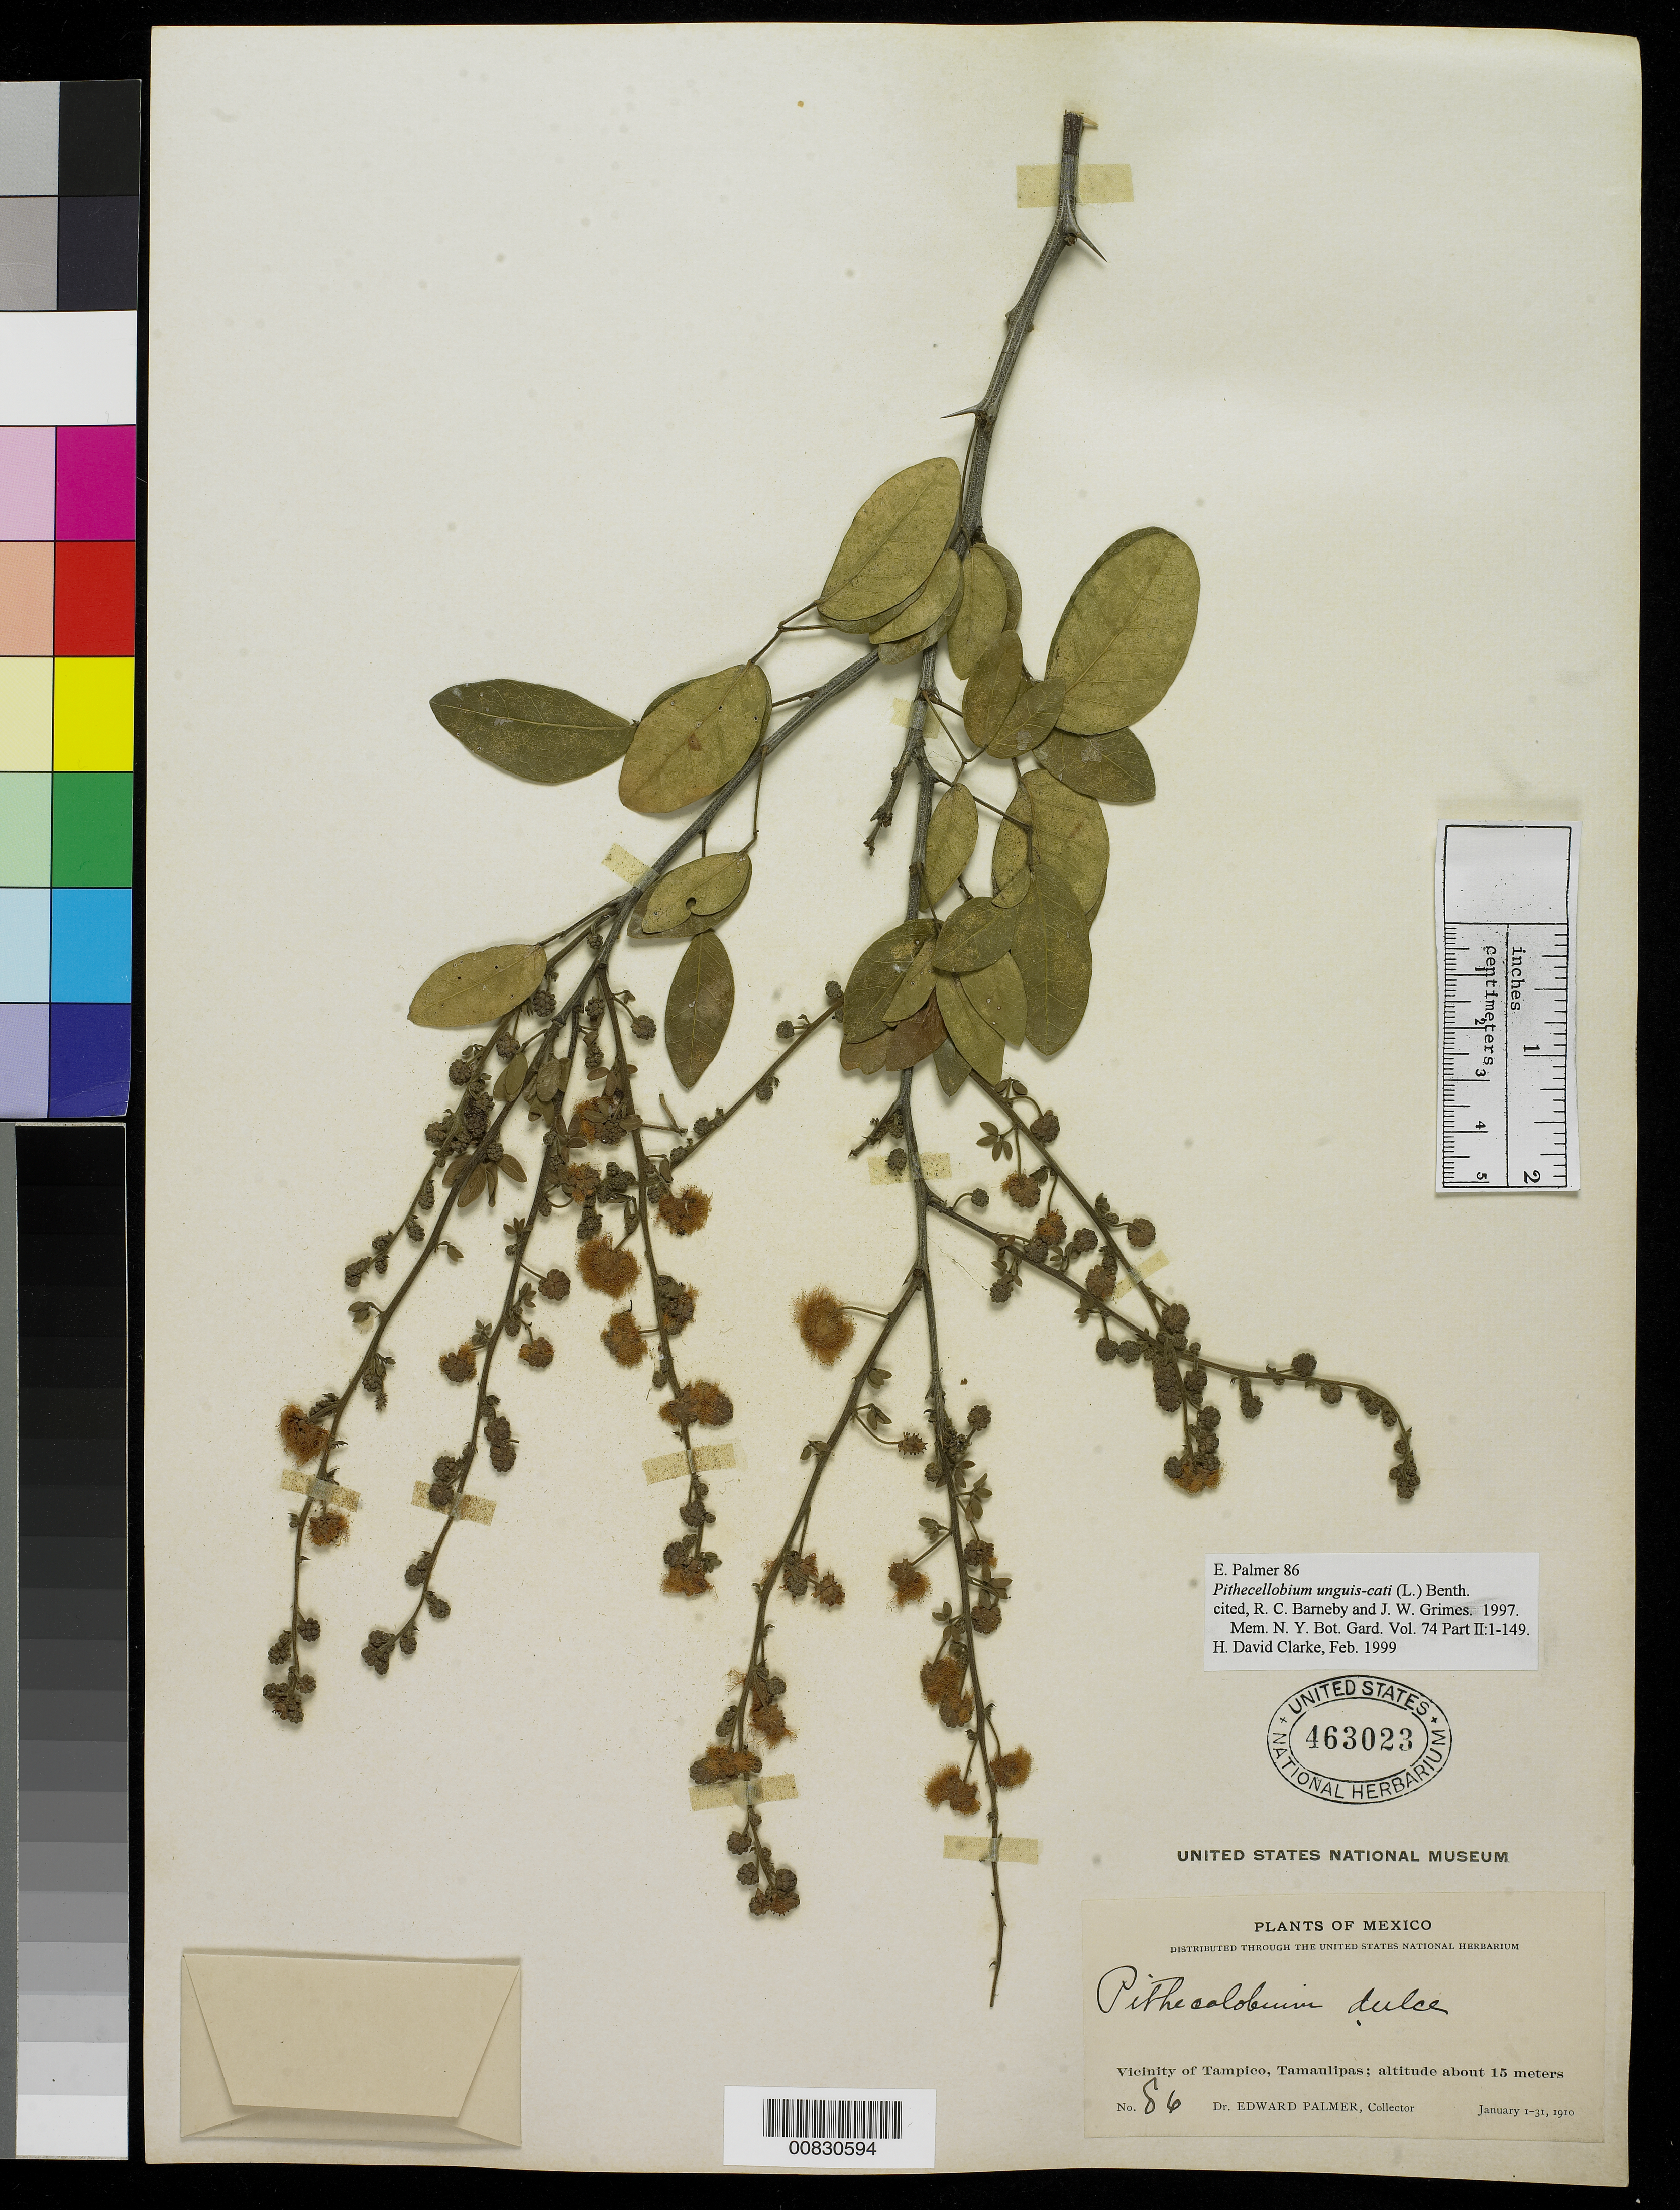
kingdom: Plantae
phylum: Tracheophyta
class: Magnoliopsida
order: Fabales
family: Fabaceae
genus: Pithecellobium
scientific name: Pithecellobium unguis-cati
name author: (L.) Benth.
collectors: E. Palmer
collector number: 86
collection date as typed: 01 Jan 1910 to 31 Jan 1910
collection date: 1910-01-01/1910-01-31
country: Mexico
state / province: Tamaulipas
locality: Vicinity of Tampico, Tamaulipas.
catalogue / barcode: US 463246